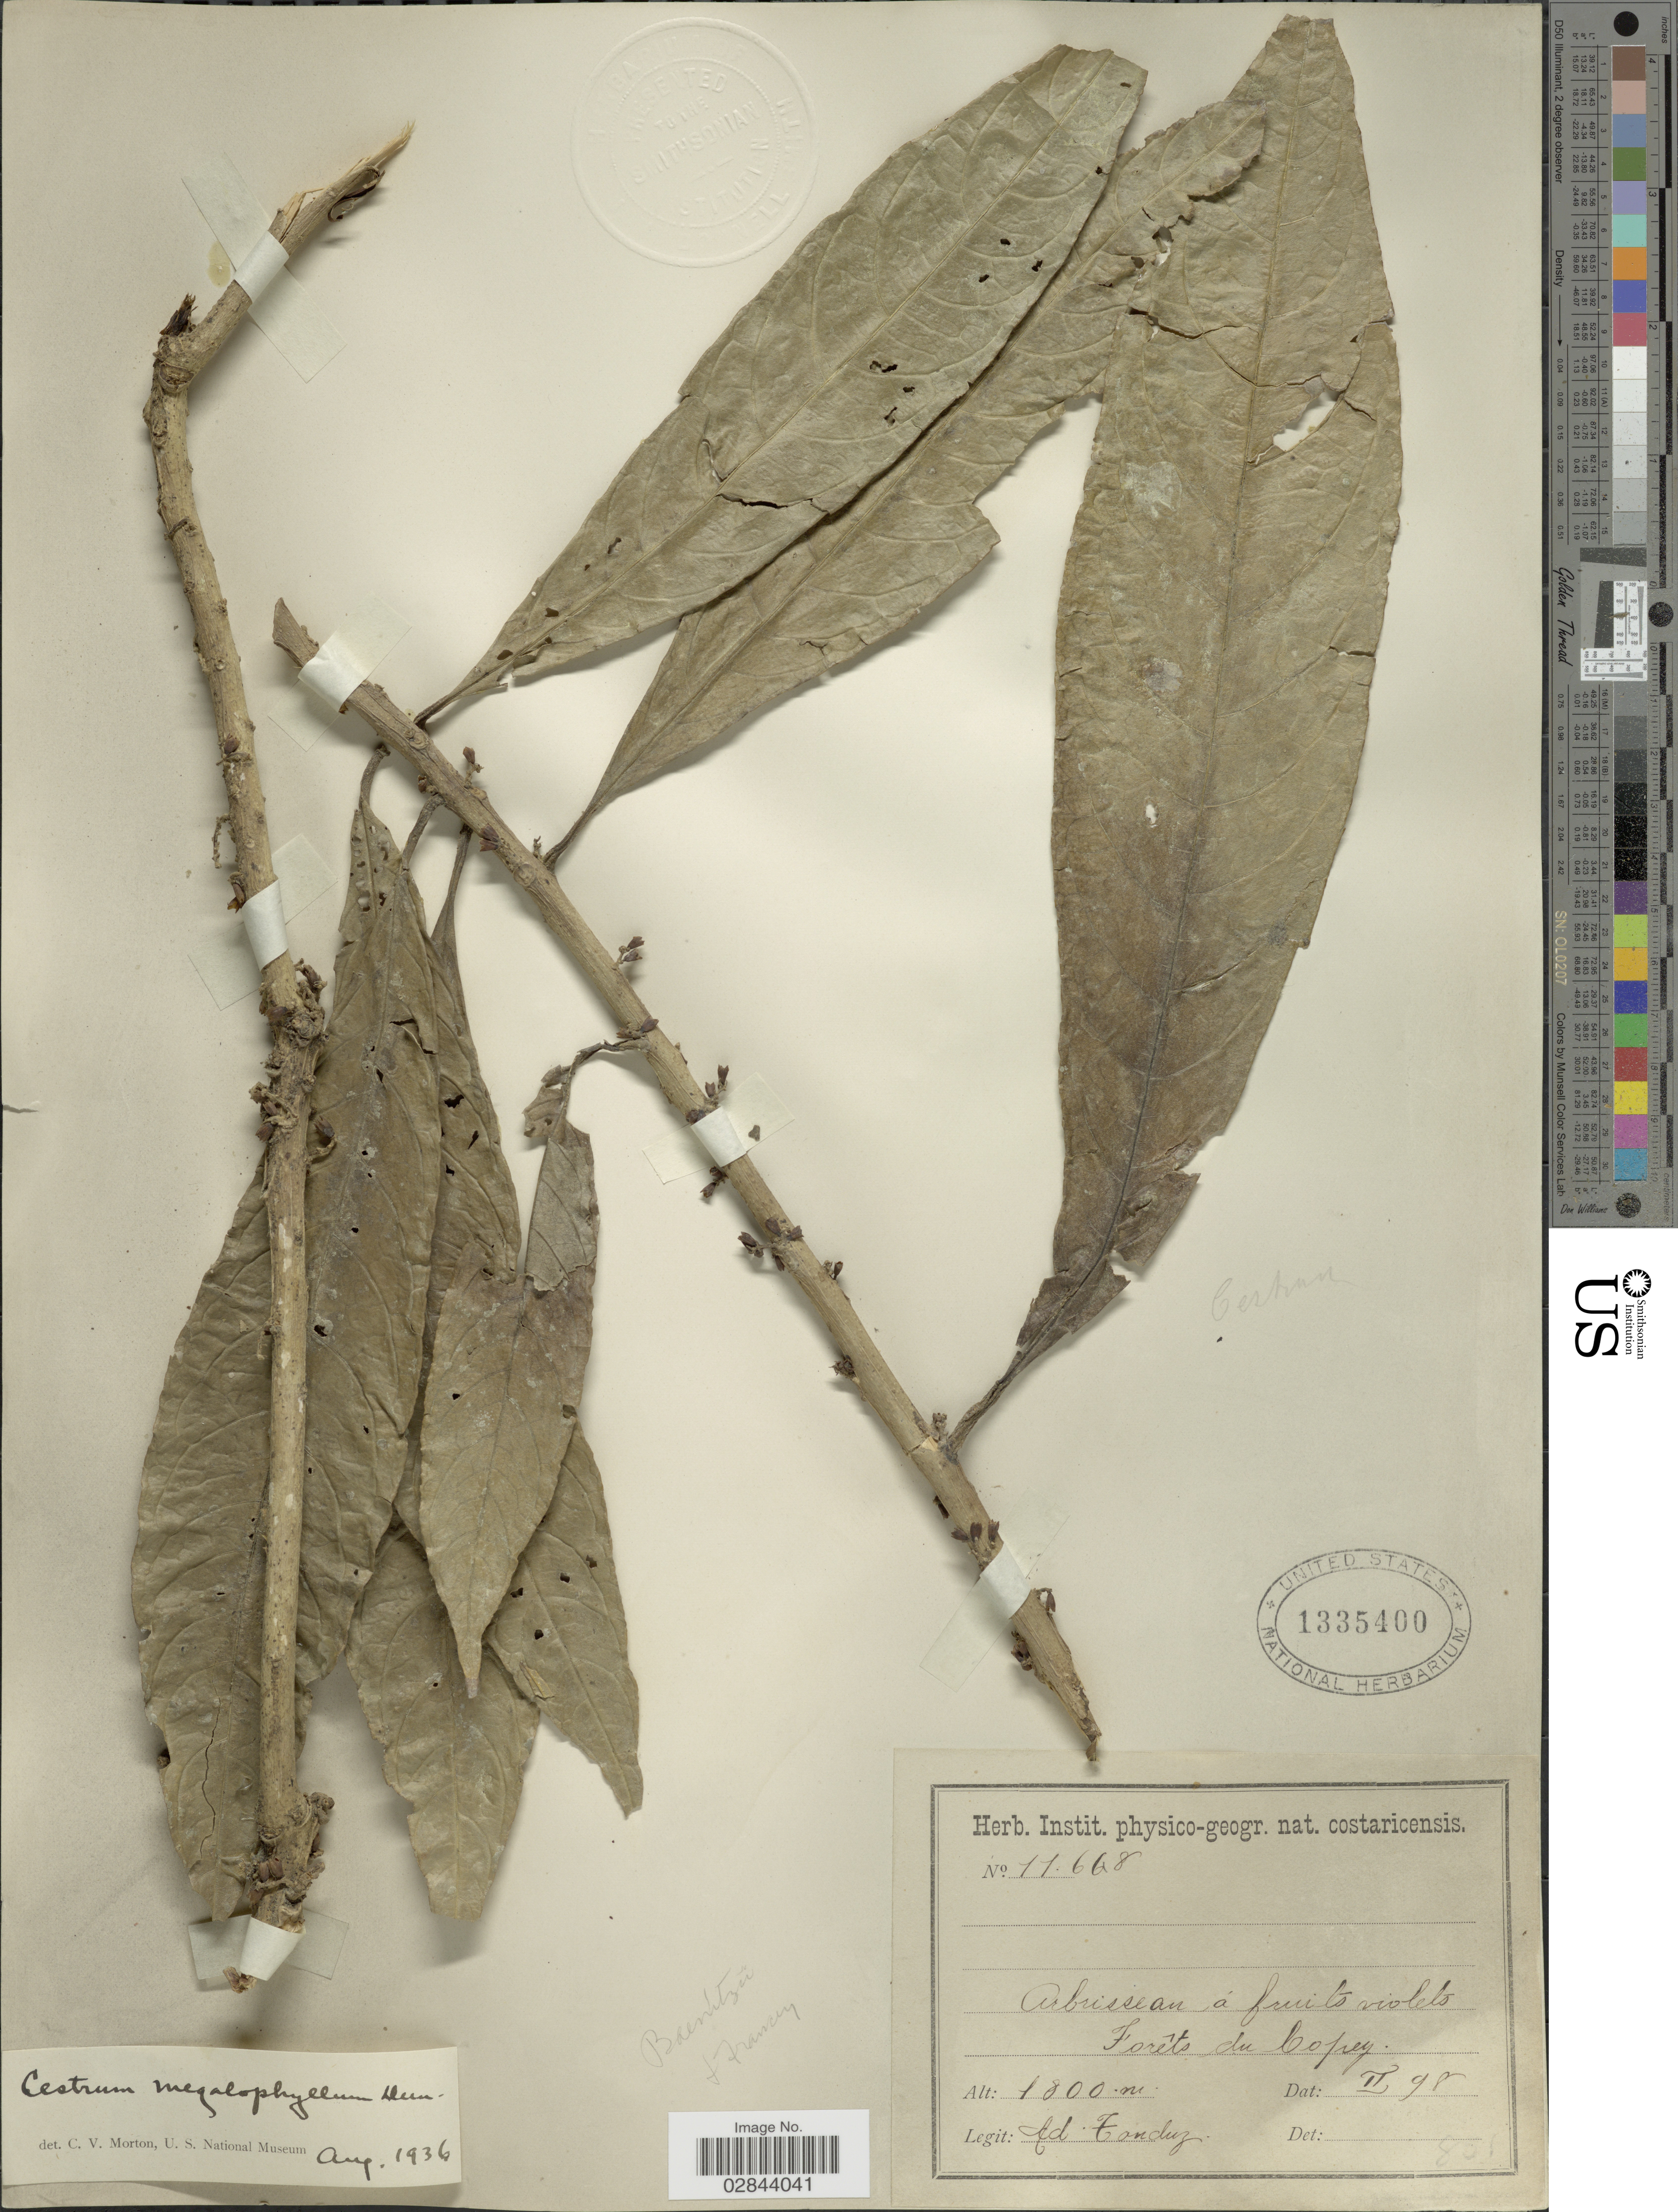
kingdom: Plantae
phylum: Tracheophyta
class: Magnoliopsida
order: Solanales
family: Solanaceae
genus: Cestrum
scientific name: Cestrum schlechtendahlii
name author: G. Don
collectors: A. Tonduz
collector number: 11668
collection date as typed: Transcribed d/m/y: /2/98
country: Costa Rica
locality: Forêts du Copey.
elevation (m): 1800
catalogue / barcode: US 1335400